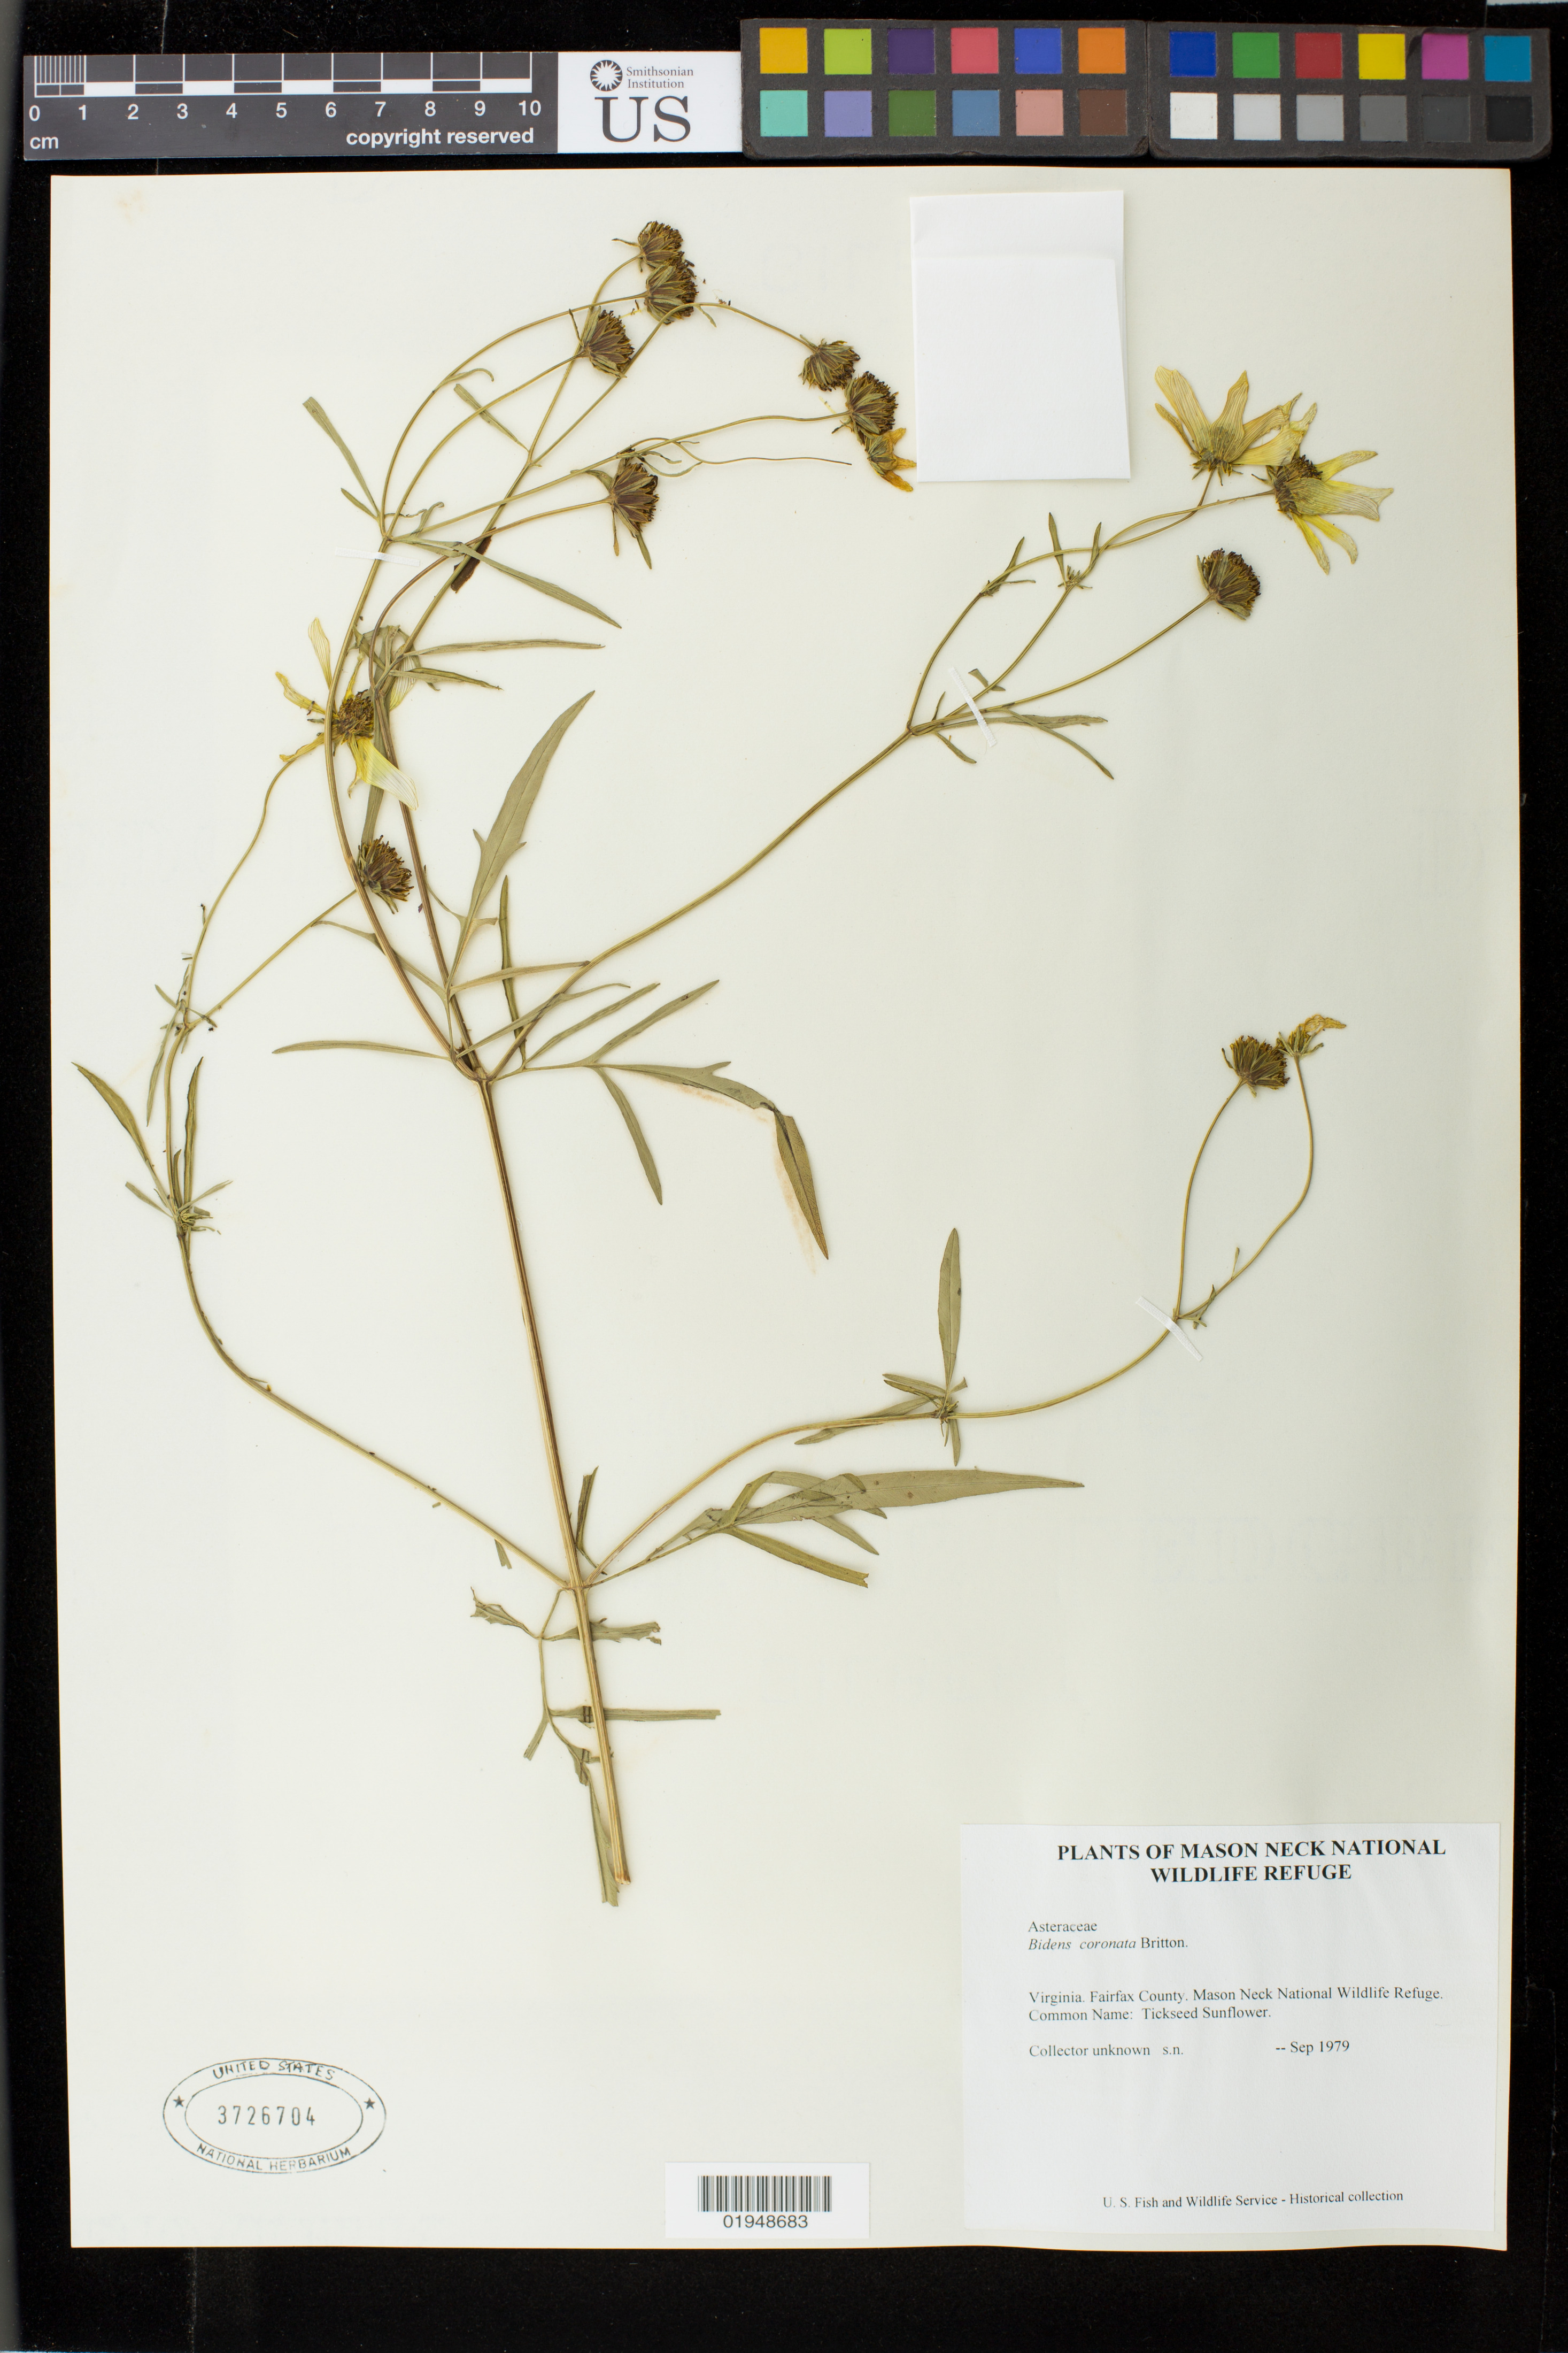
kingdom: Plantae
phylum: Tracheophyta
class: Magnoliopsida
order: Asterales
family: Asteraceae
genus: Bidens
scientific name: Bidens coronata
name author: (L.) Britton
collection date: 1979-09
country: United States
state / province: Virginia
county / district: Fairfax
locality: Mason Neck National Wildlife Refuge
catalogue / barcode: US 3726704